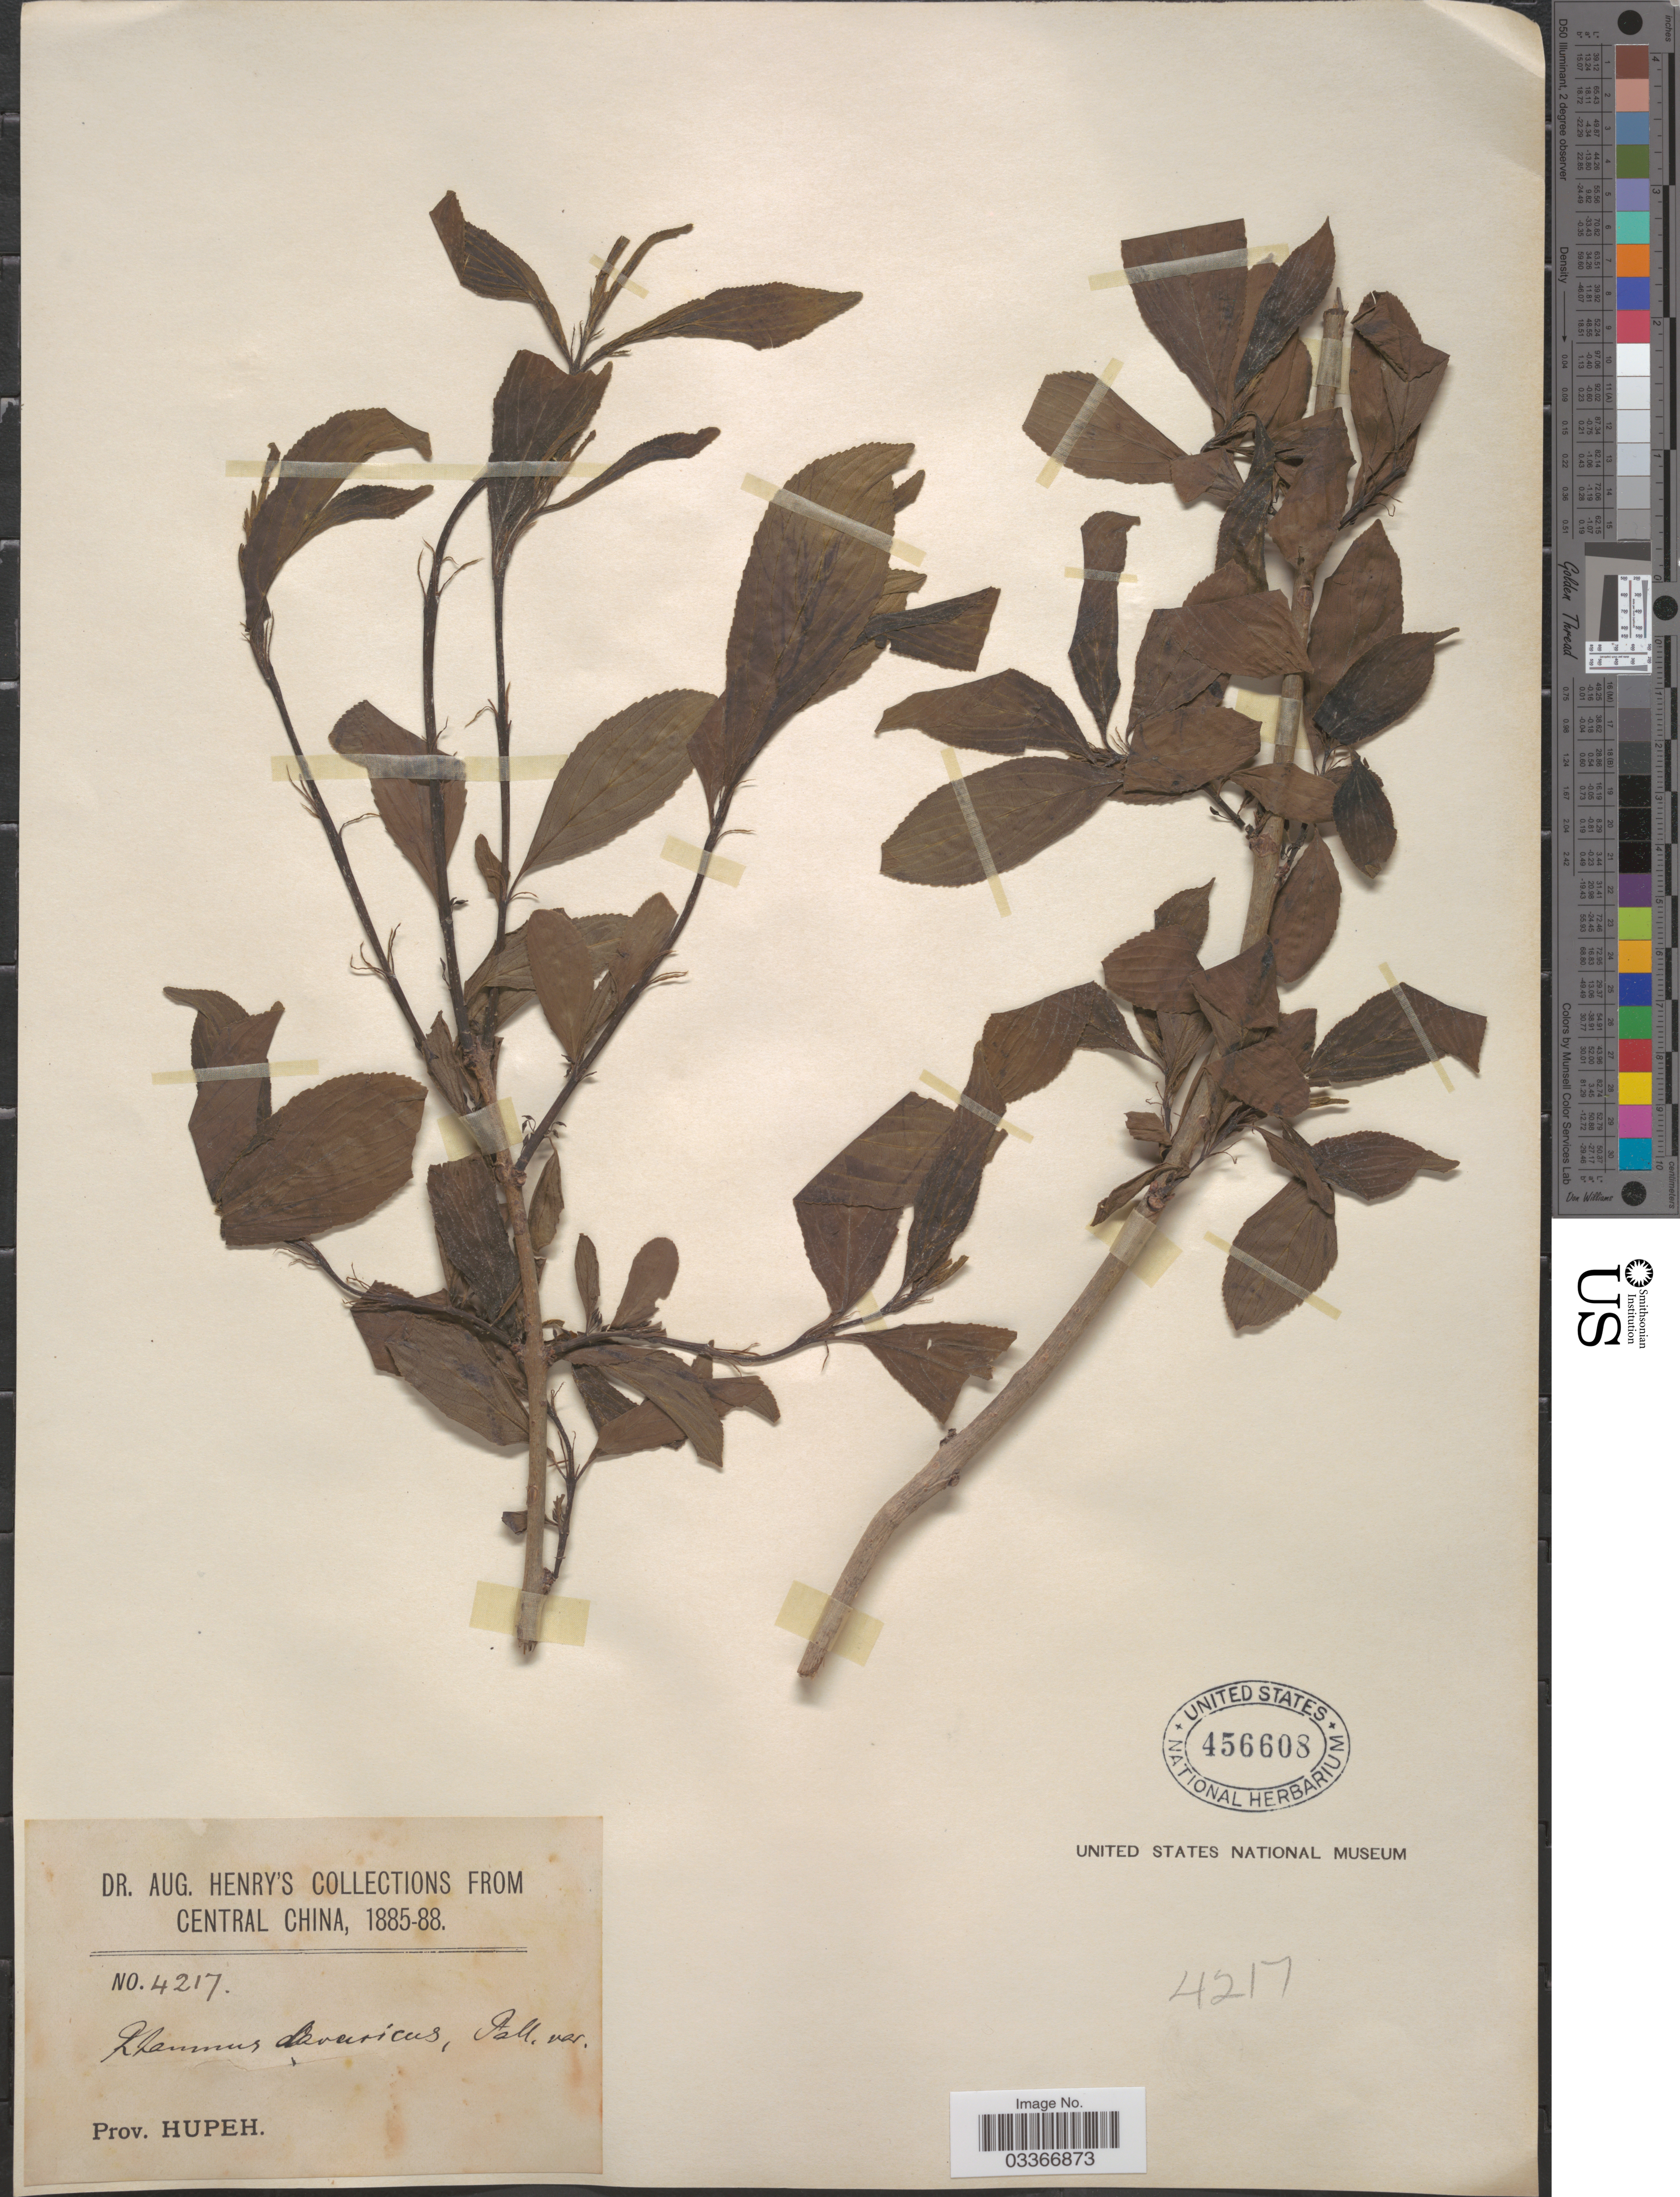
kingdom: Plantae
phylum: Tracheophyta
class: Magnoliopsida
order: Rosales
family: Rhamnaceae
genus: Rhamnus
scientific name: Rhamnus davurica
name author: Pall.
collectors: A. Henry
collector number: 4217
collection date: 1885/1888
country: China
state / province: Hubei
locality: Central China. Prov. Hupeh.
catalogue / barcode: US 456608